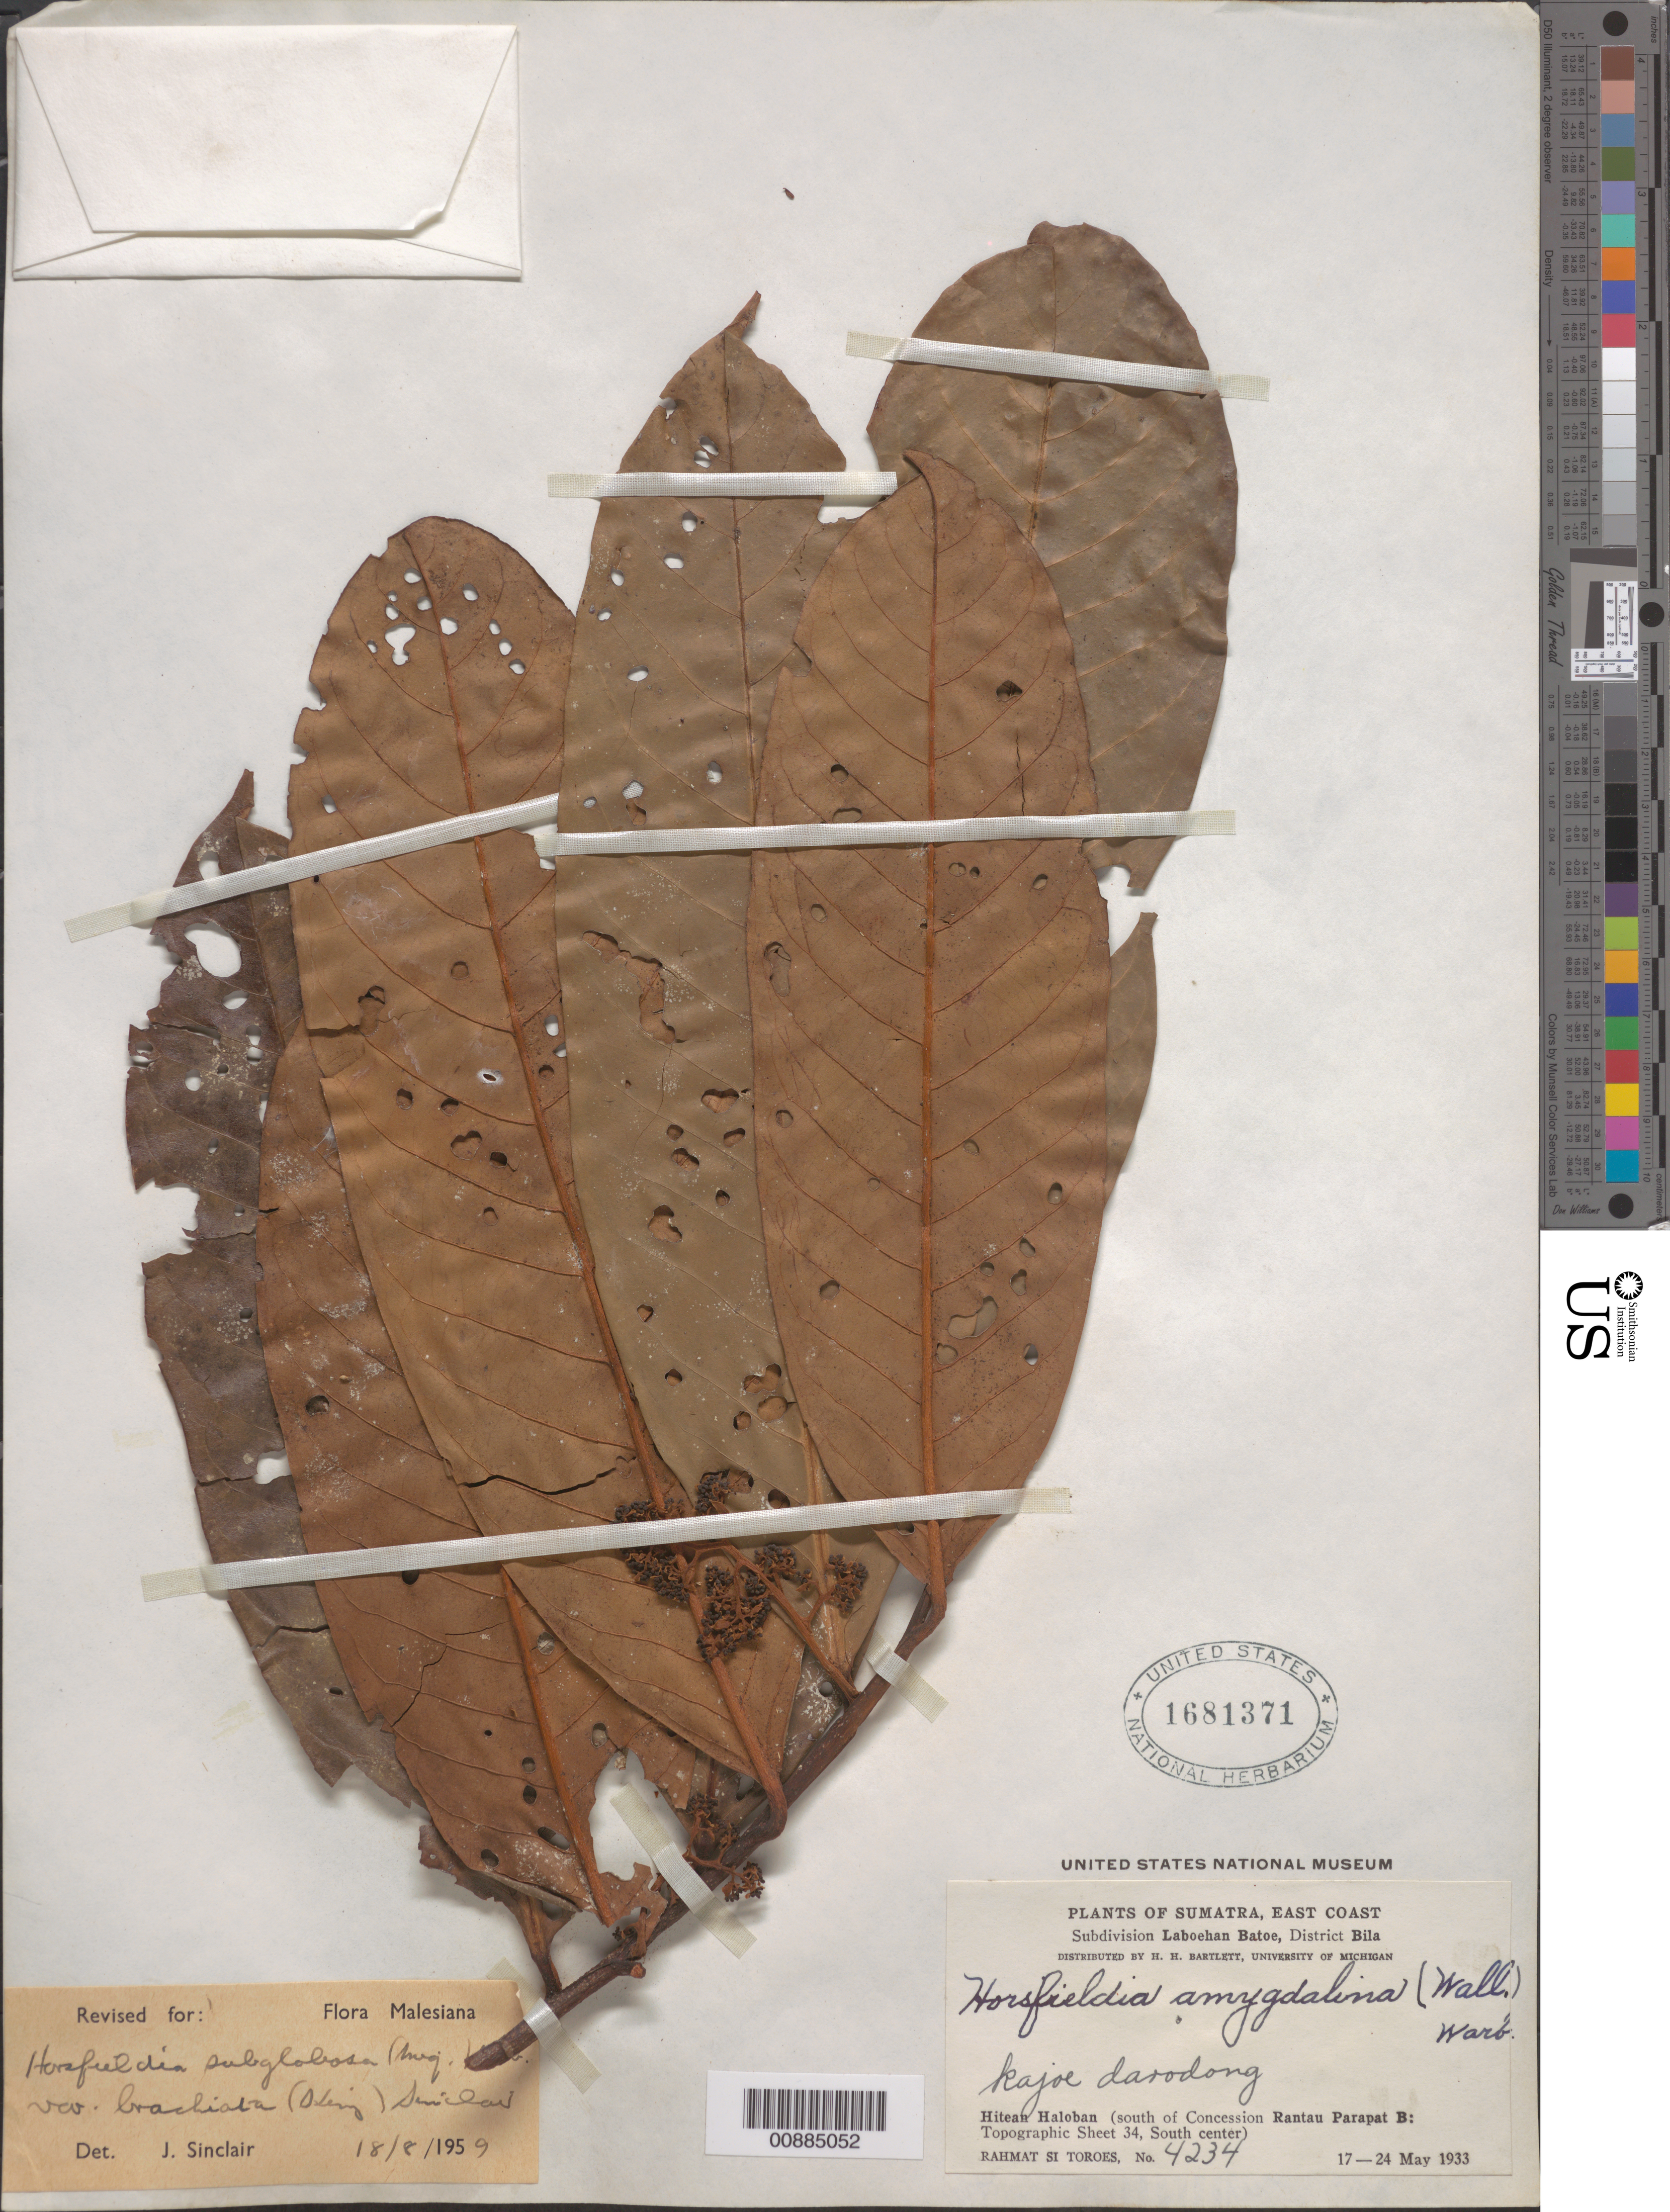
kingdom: Plantae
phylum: Tracheophyta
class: Magnoliopsida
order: Magnoliales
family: Myristicaceae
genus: Horsfieldia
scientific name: Horsfieldia brachiata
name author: Warb.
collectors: Rahmat Si Boeea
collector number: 4234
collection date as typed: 17 May 1933 to 24 May 1933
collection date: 1933-05-17/1933-05-24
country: Indonesia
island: Sumatra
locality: District Bila, Subdivision Laboehan Batoe. Hitean Haloban (south of Concession Rantau Parapat B)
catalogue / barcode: US 1681371